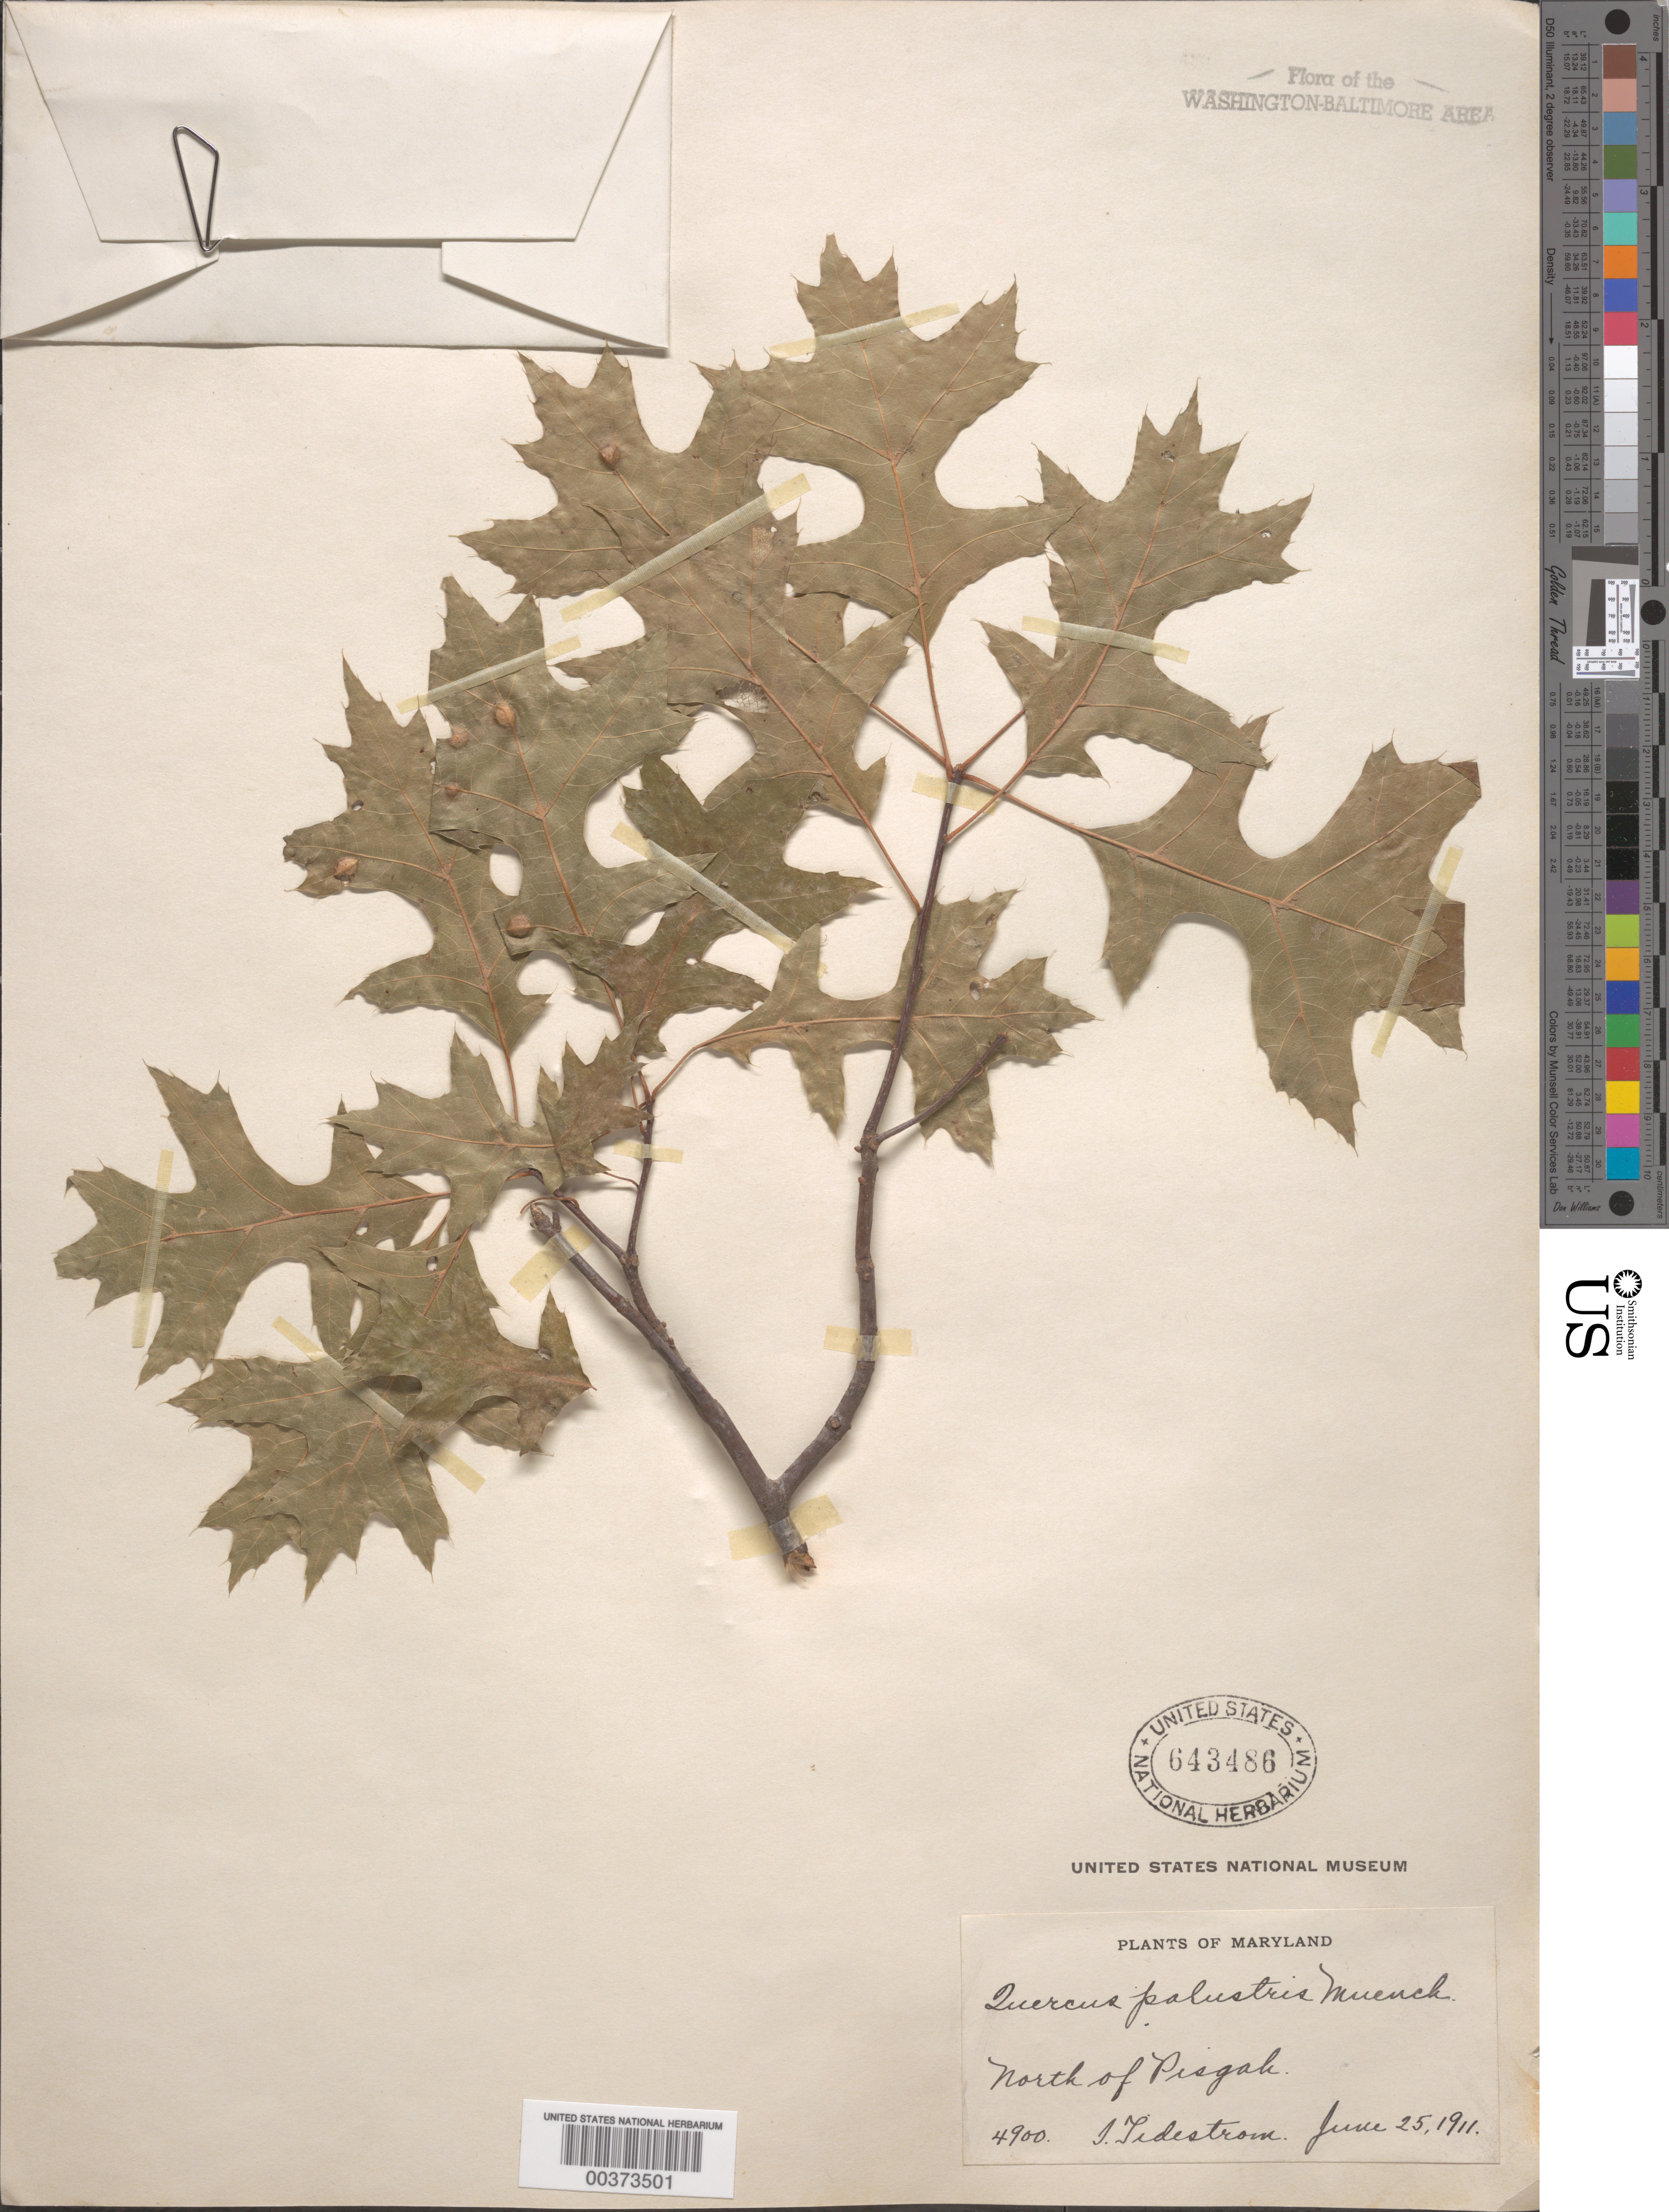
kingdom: Plantae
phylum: Tracheophyta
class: Magnoliopsida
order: Fagales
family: Fagaceae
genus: Quercus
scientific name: Quercus palustris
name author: Münchh.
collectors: I. F. Tidestrom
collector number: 4900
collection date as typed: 25 Jun 1911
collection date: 1911-06-25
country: United States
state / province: Maryland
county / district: Charles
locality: North of Pisgah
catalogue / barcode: US 643486